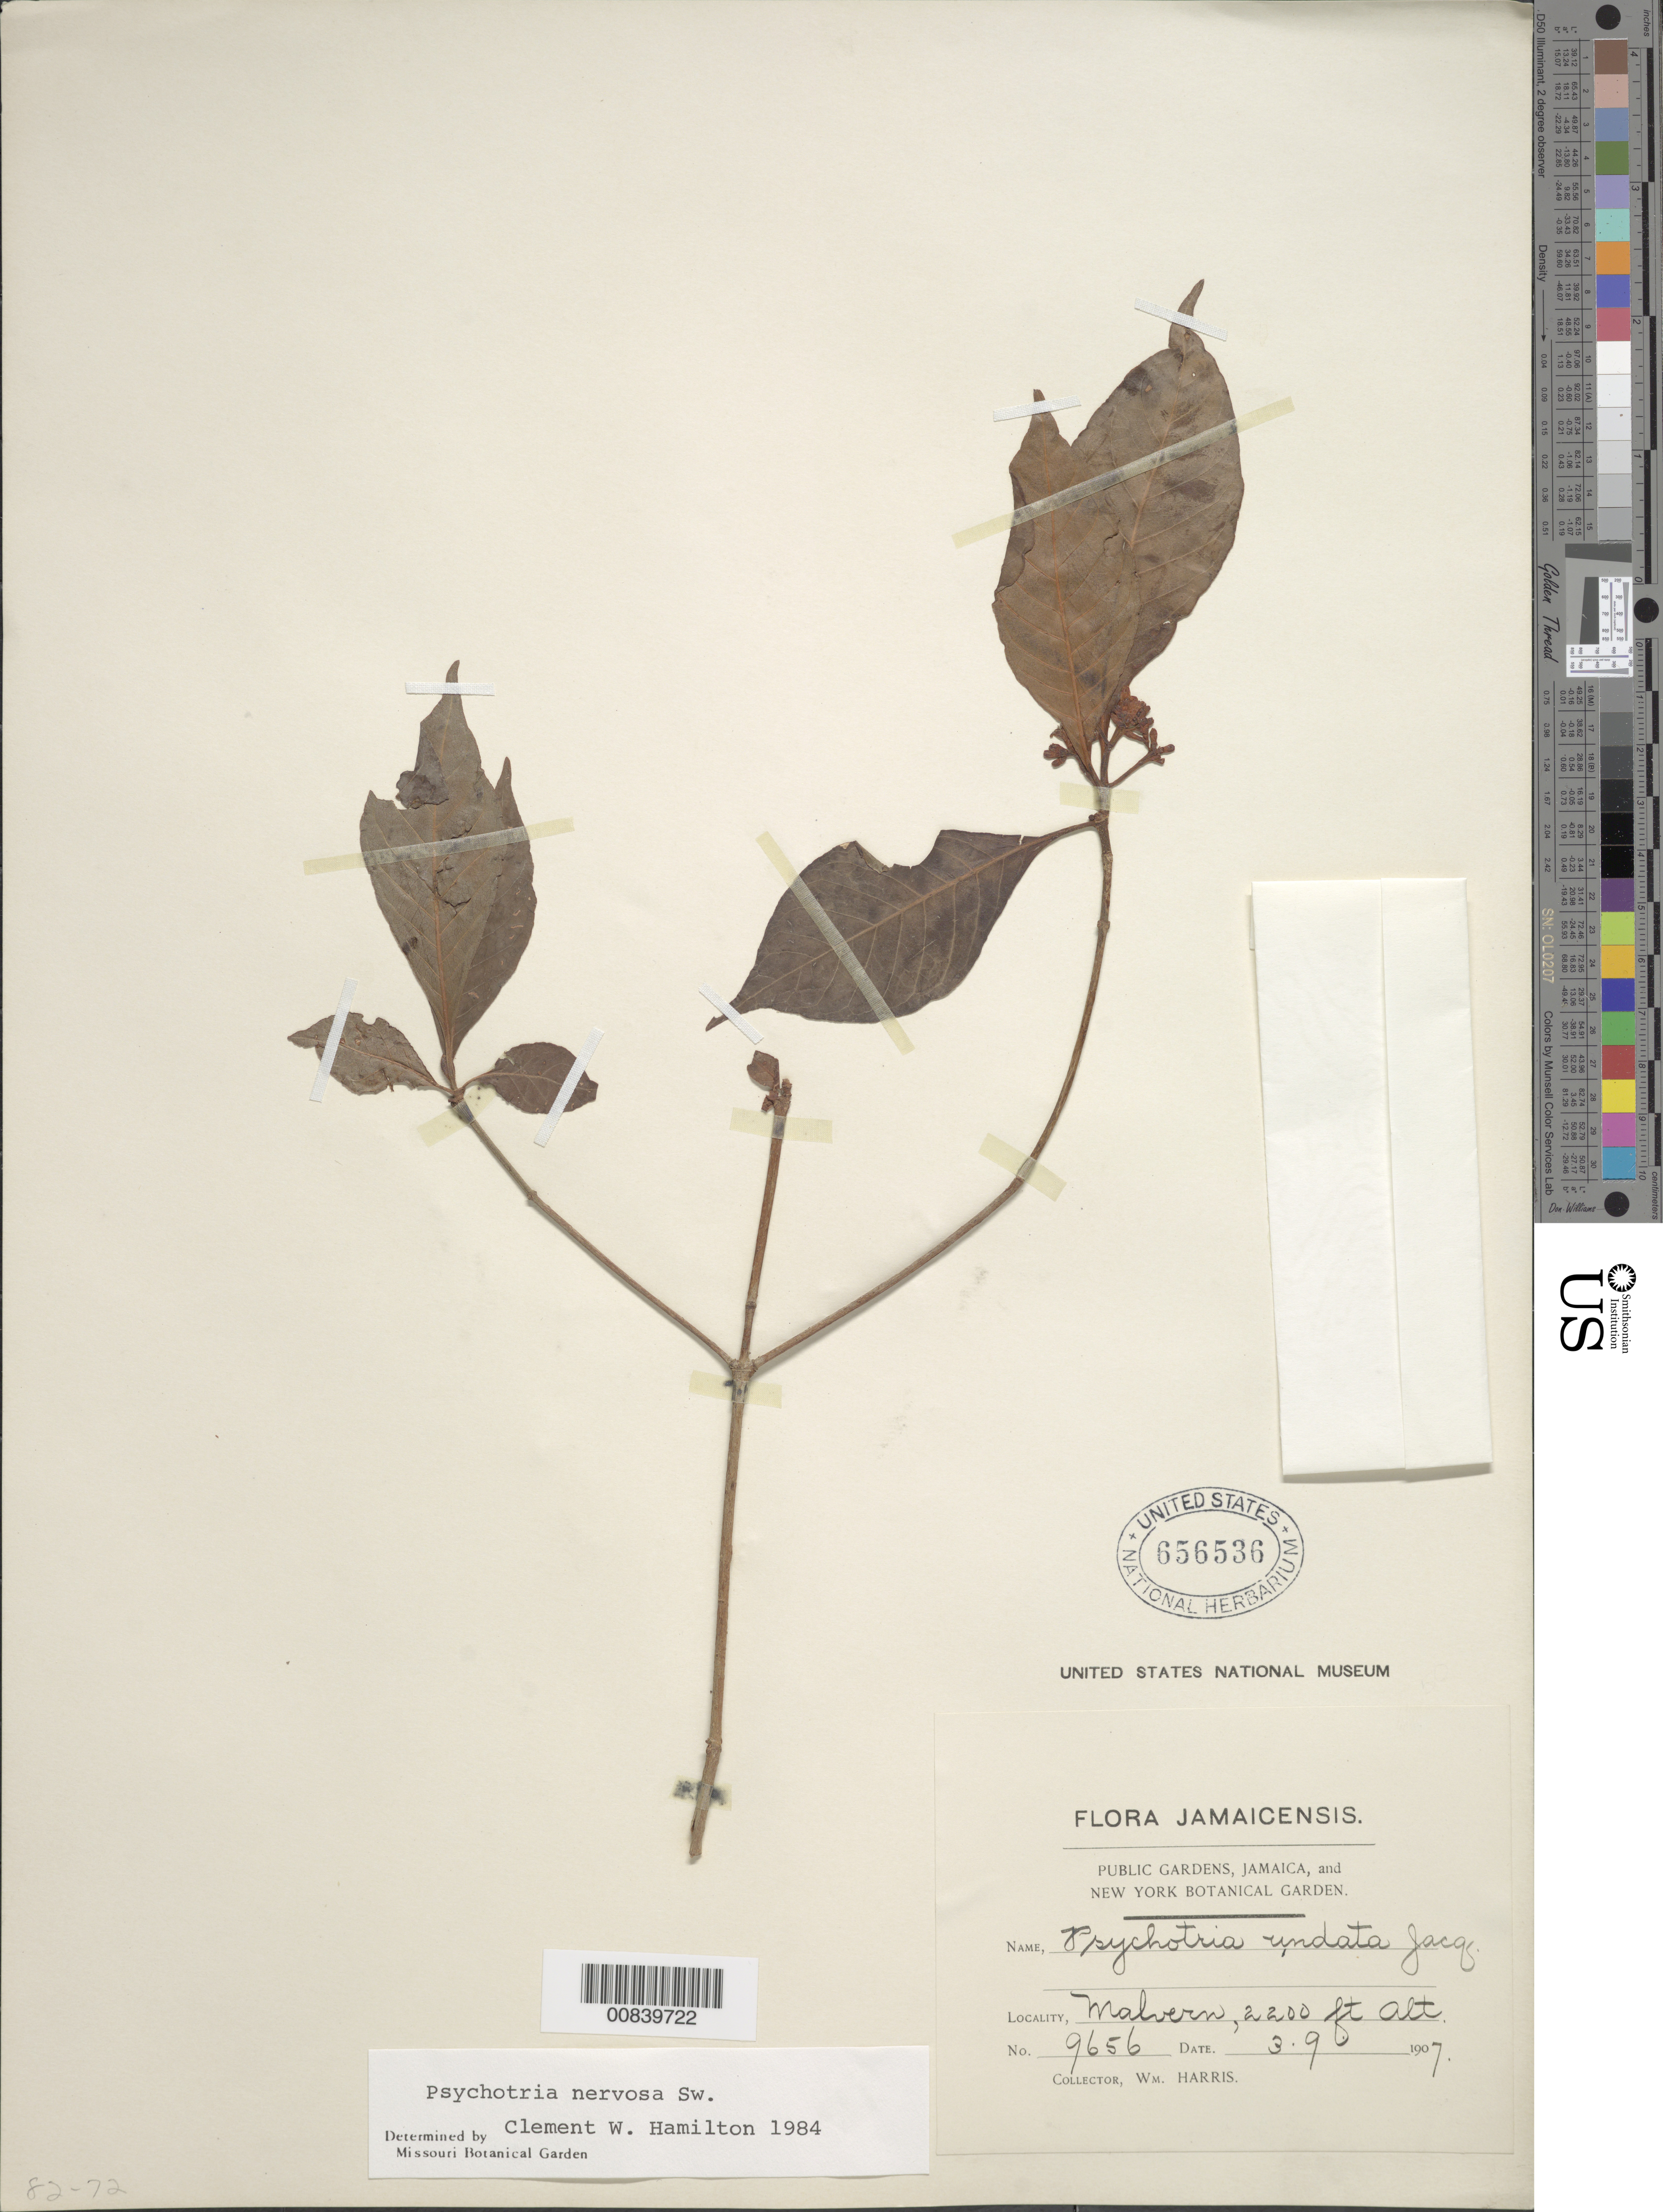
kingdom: Plantae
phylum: Tracheophyta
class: Magnoliopsida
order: Gentianales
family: Rubiaceae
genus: Psychotria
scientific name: Psychotria nervosa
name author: Sw.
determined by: Hamilton, C. W.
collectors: W. H. Harris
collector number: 9656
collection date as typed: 03 Sep 1907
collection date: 1907-09-03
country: Jamaica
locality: Malvern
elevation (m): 671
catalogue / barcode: US 656536